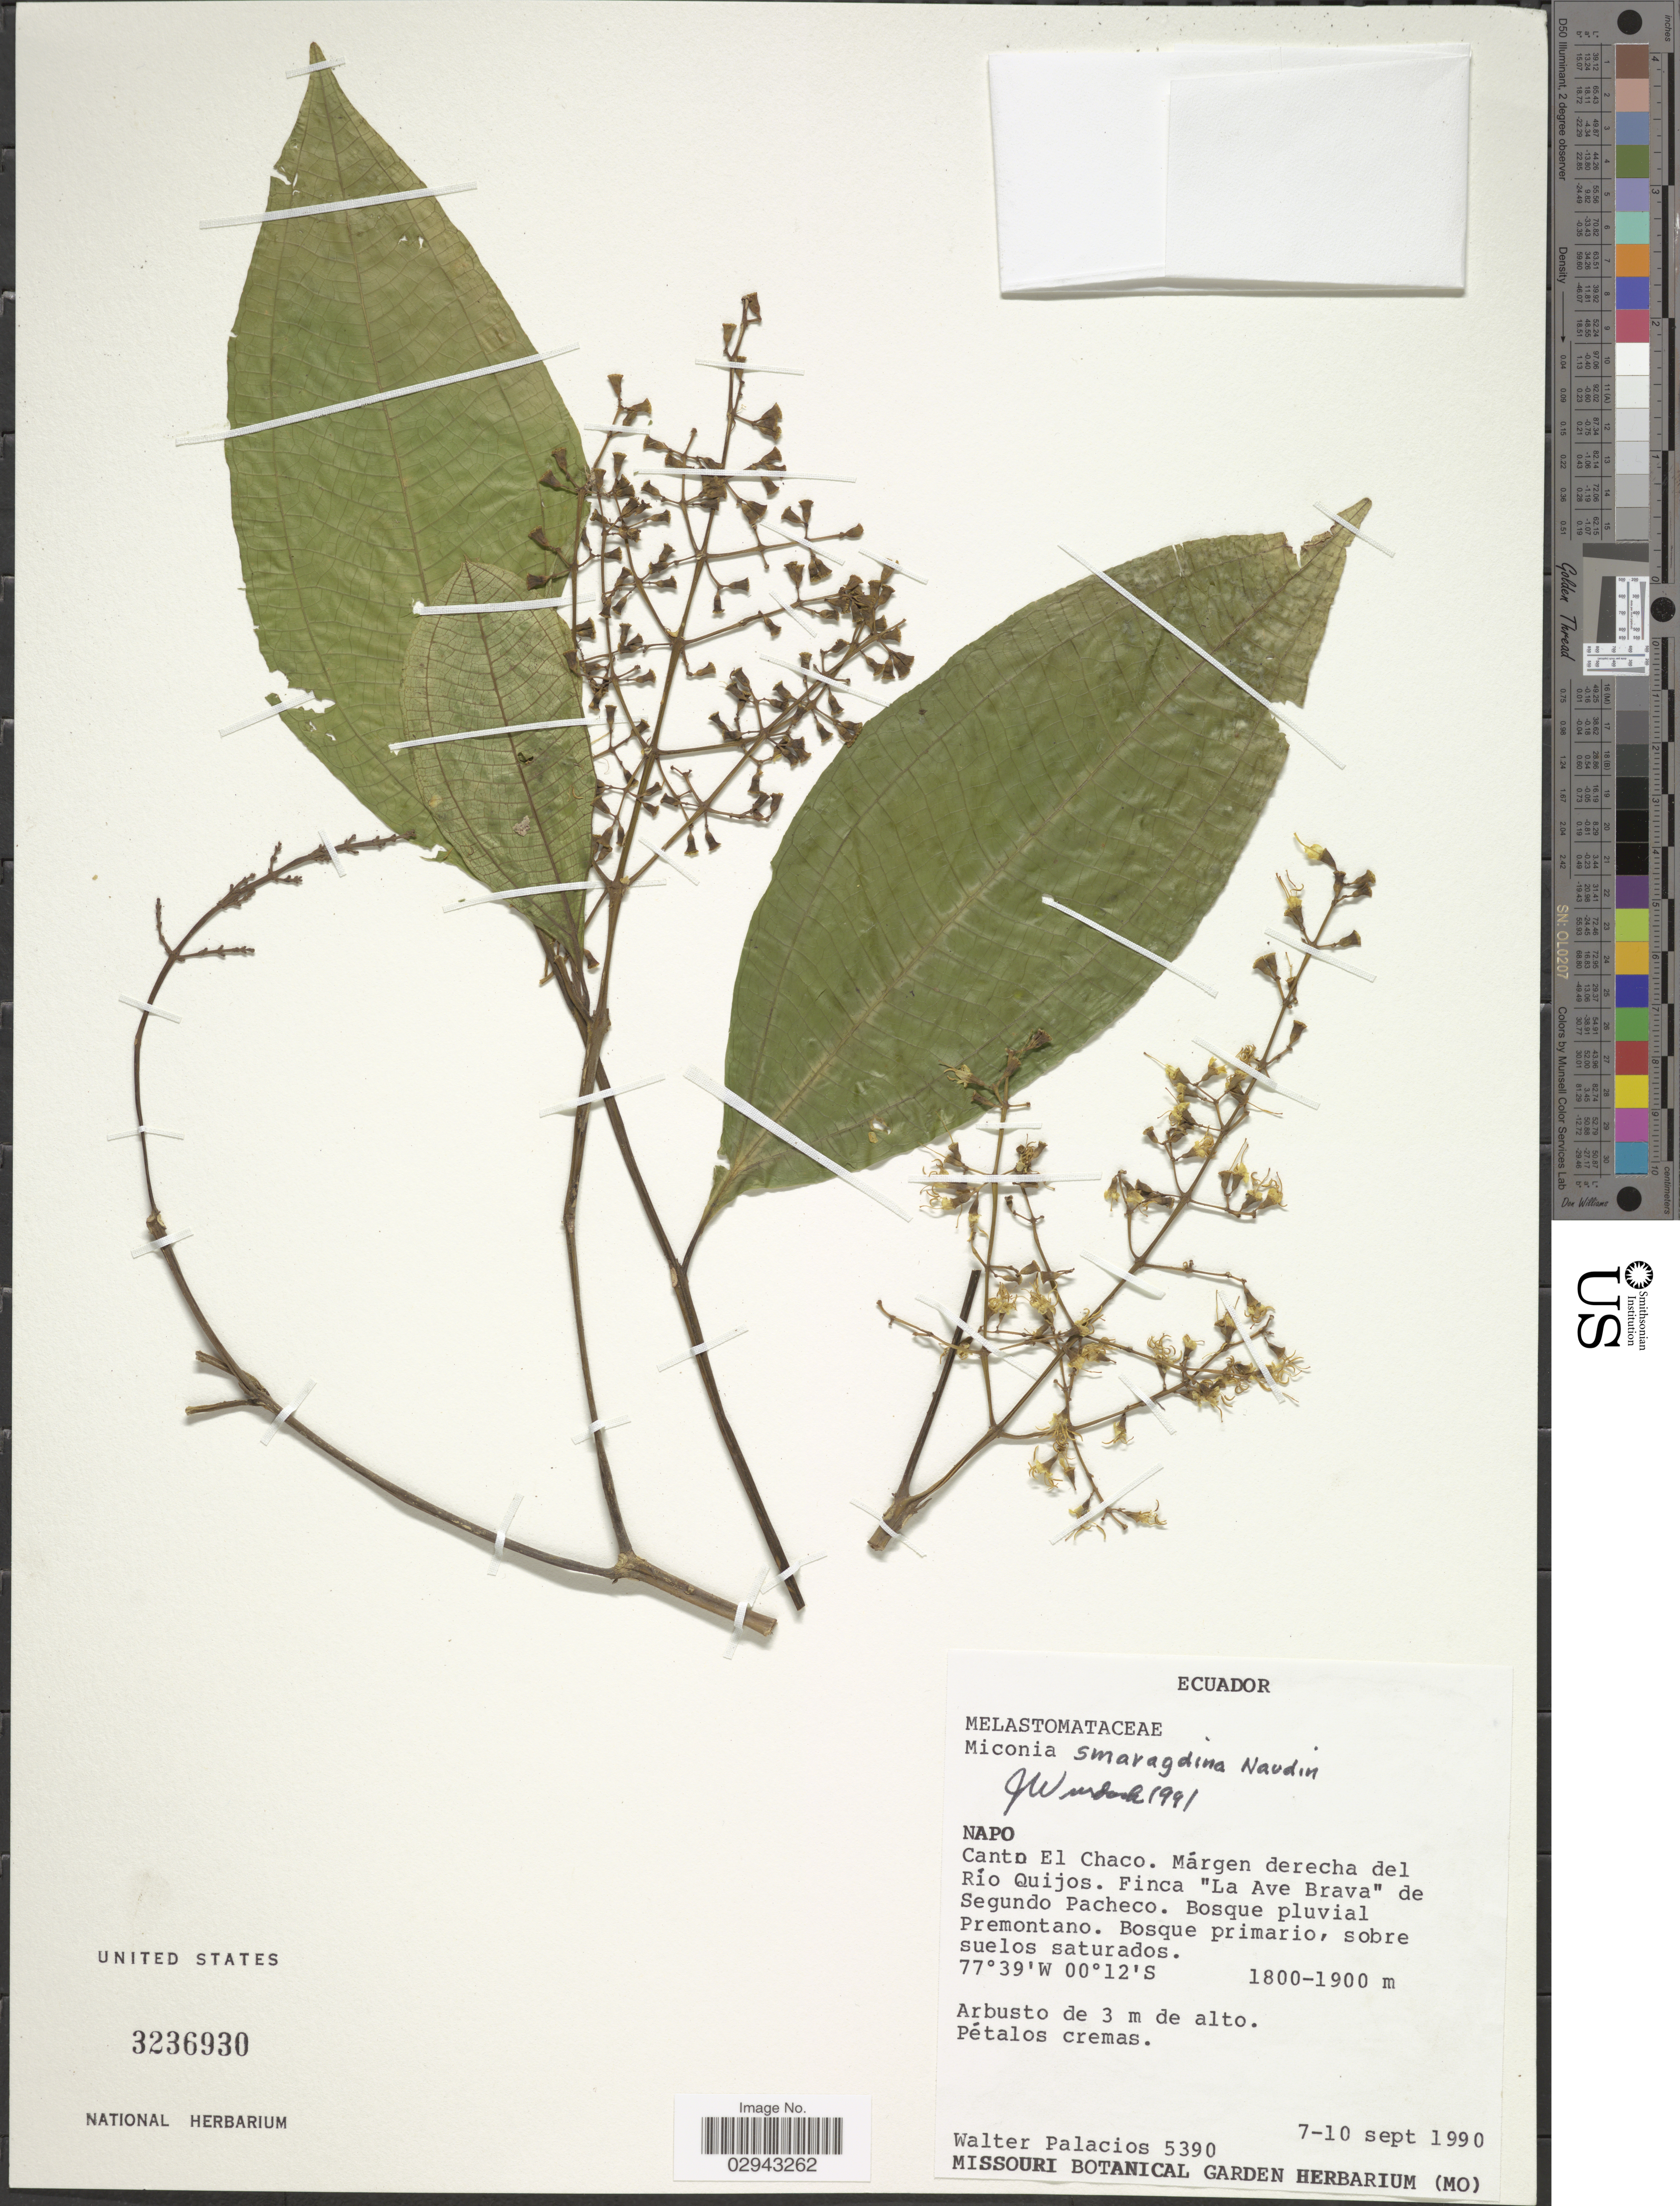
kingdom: Plantae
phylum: Tracheophyta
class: Magnoliopsida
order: Myrtales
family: Melastomataceae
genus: Miconia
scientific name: Miconia smaragdina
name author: Naudin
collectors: W. Palacios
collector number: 5390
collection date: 1990-09-07/1990-09-10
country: Ecuador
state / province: Napo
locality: Canto El Chaco. Márgen derecha del Río Quijos. Finca "La Ave Brava" de Segundo Pacheco. Bosque pluvial Premontano.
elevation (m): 1800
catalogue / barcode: US 3236930